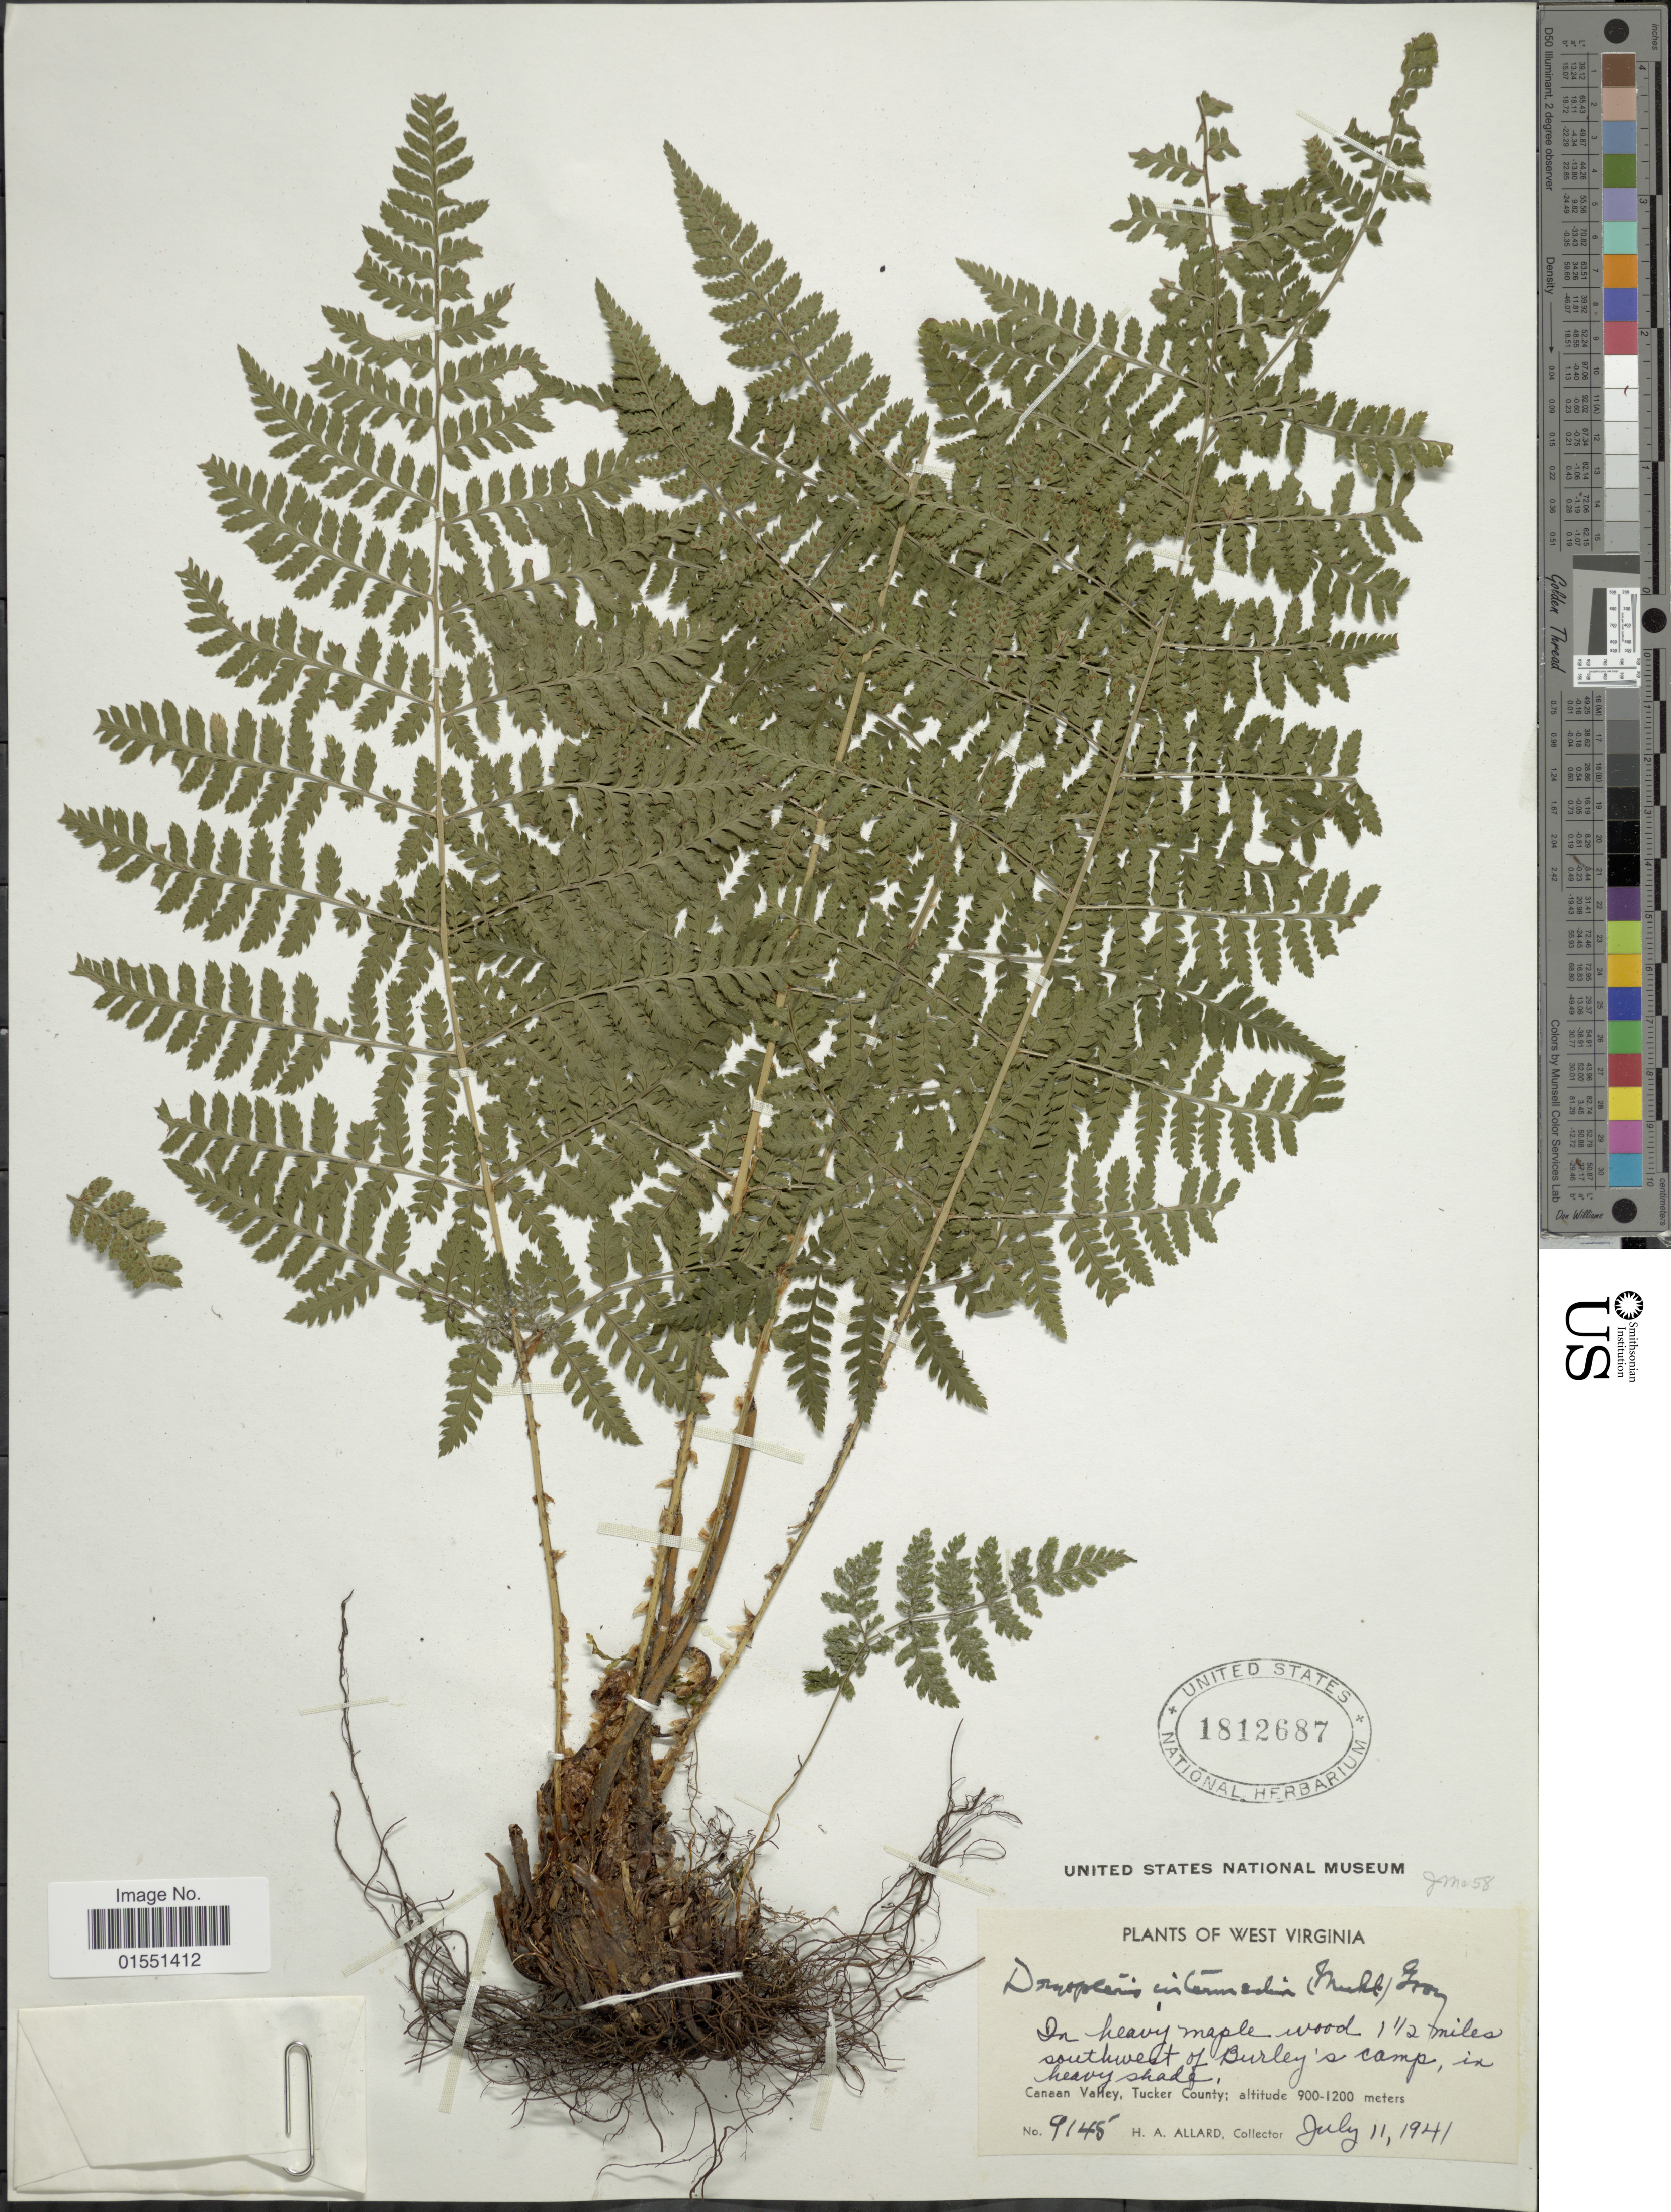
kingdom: Plantae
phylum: Tracheophyta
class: Polypodiopsida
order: Polypodiales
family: Dryopteridaceae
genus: Dryopteris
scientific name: Dryopteris intermedia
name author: (Muhl.) A. Gray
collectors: H. A. Allard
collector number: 9145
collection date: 1941-07-11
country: United States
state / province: West Virginia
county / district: Tucker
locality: In heavy maple wood 1½ miles southwest of Burley's camp. Canaan Valley, Tucker County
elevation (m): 900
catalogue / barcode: US 1812687